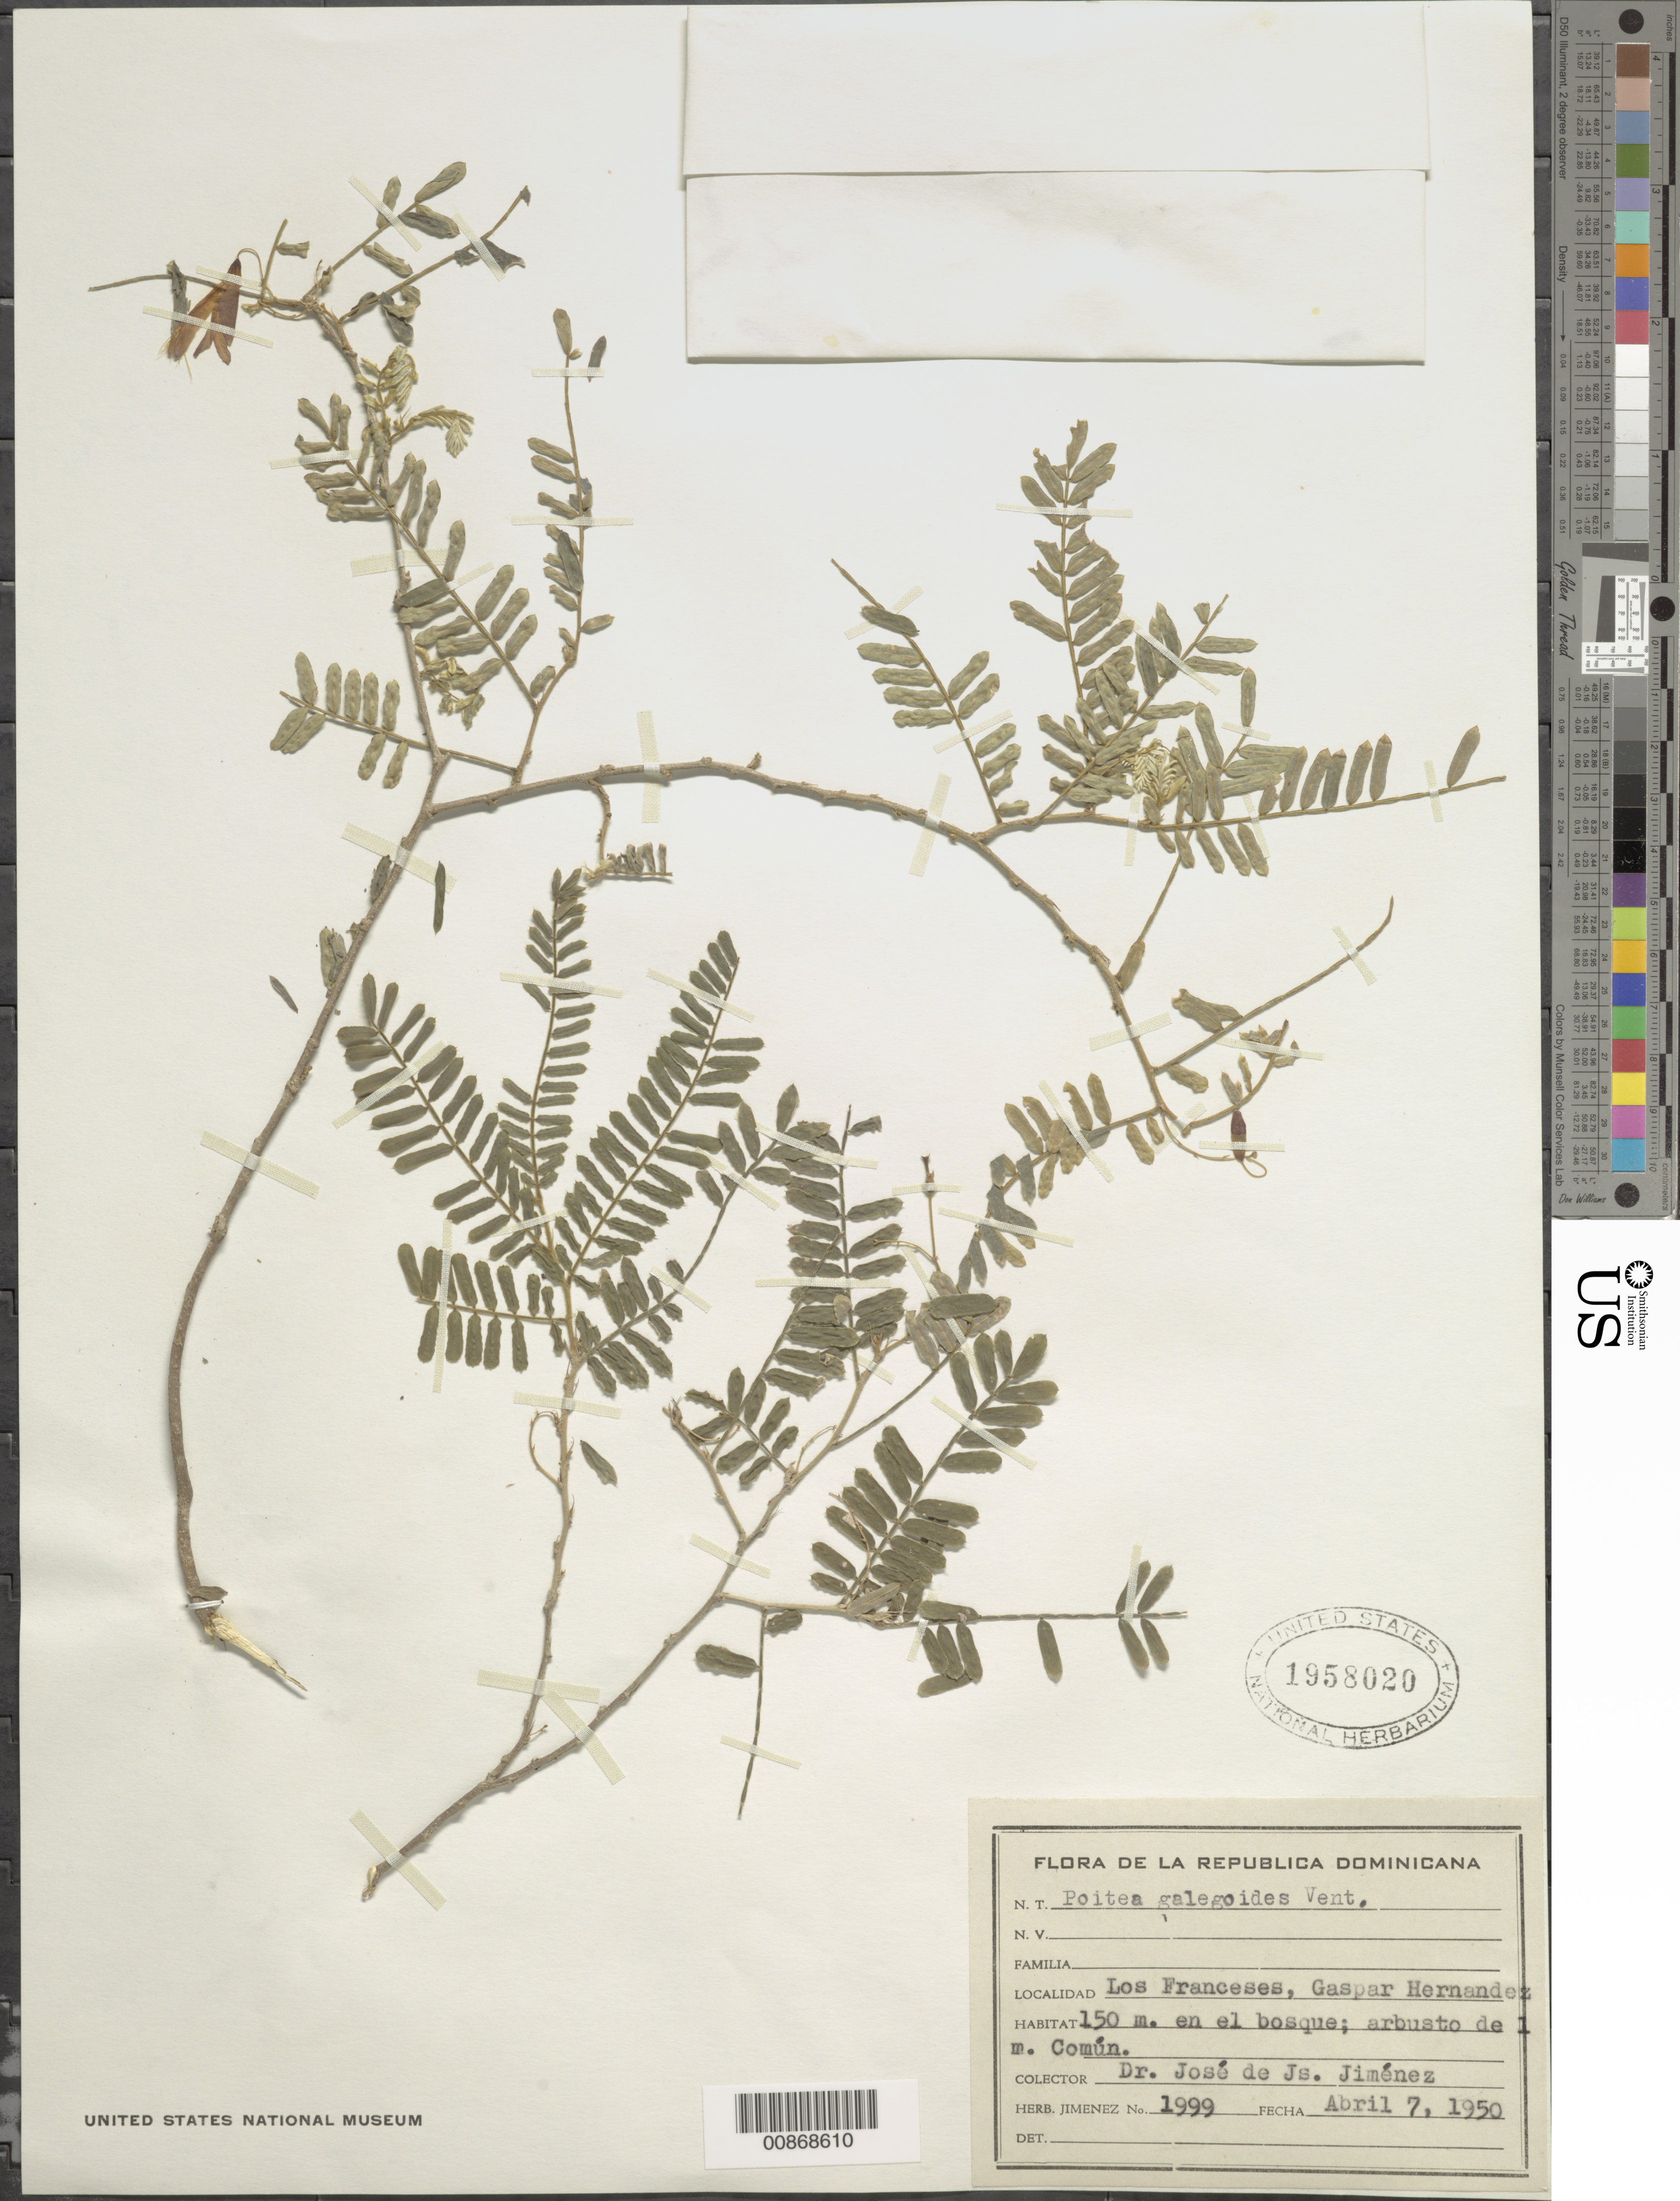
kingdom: Plantae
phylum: Tracheophyta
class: Magnoliopsida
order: Fabales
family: Fabaceae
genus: Poitea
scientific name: Poitea galegoides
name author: Vent.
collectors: J. J. Jiménez Almonte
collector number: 1999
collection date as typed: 07 Apr 1950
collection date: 1950-04-07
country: Dominican Republic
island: Hispaniola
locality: Los Franceses, Gaspar Hernandez.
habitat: En el bosque.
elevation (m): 150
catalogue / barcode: US 1958020